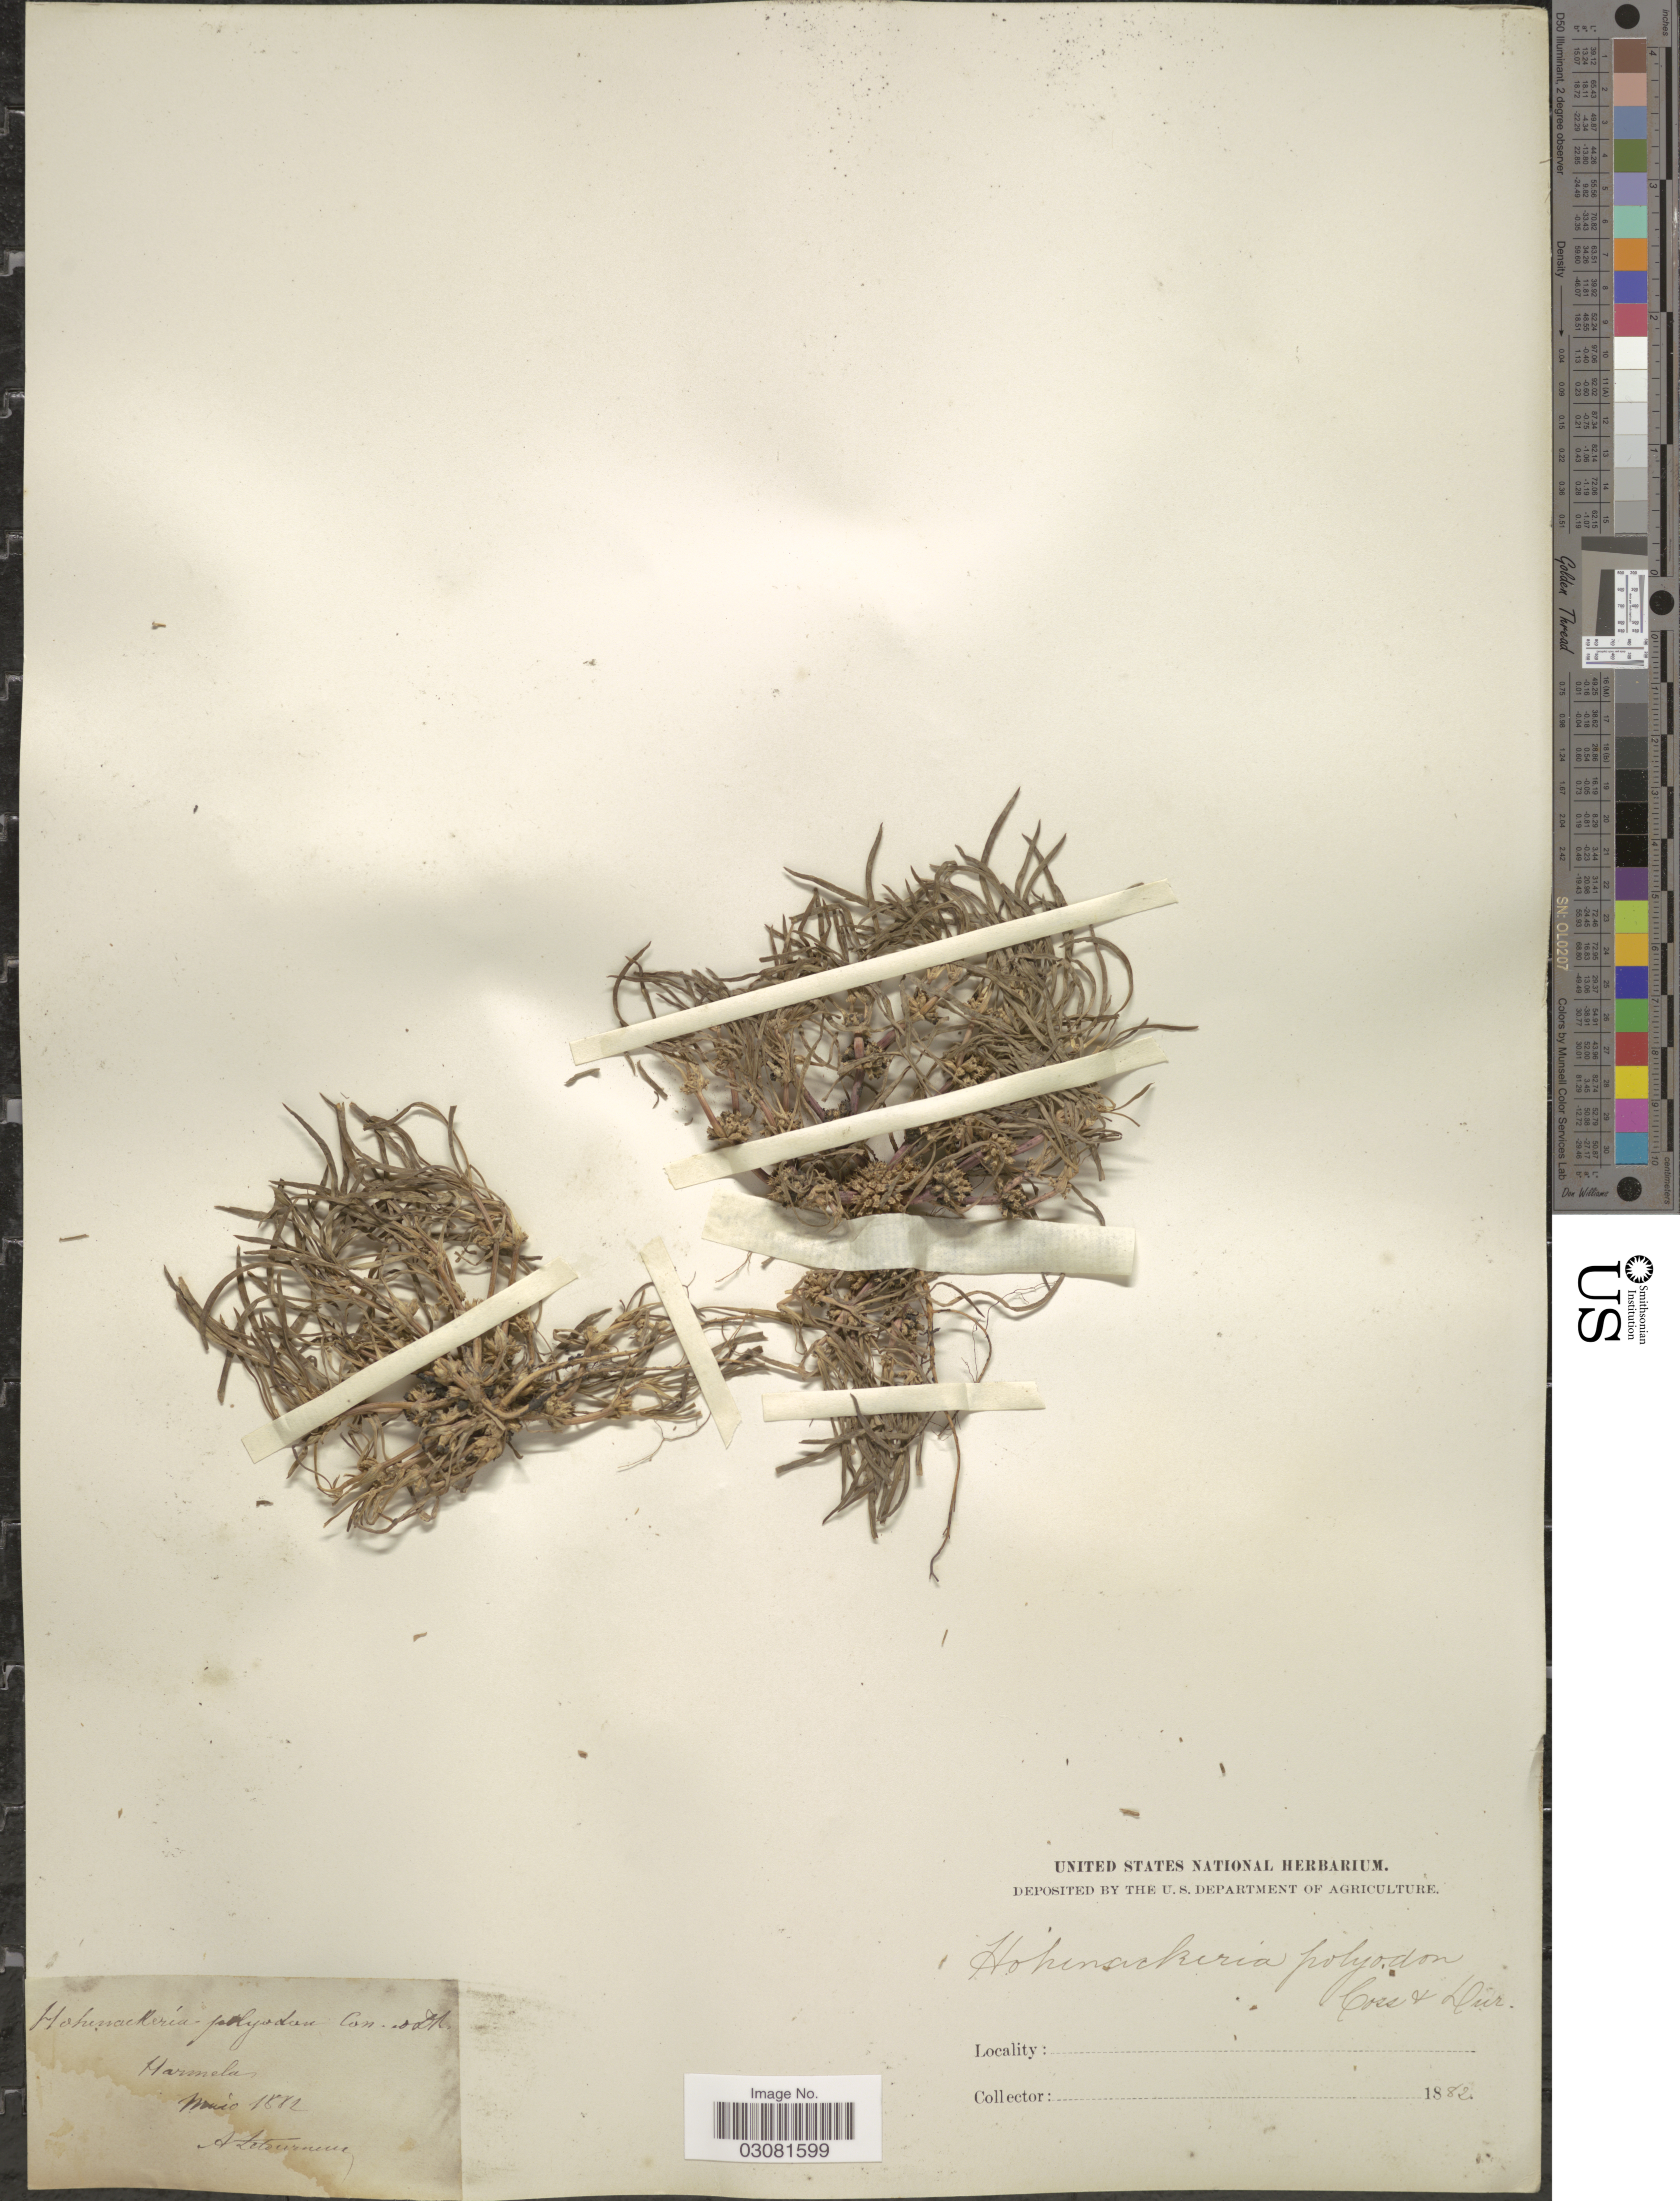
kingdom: Plantae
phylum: Tracheophyta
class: Magnoliopsida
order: Apiales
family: Apiaceae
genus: Hohenackeria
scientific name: Hohenackeria polyodon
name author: Coss. & Durieu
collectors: A. Letourneux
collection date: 1882-05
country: Iraq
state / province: As Sulaymānīyah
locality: Harmela